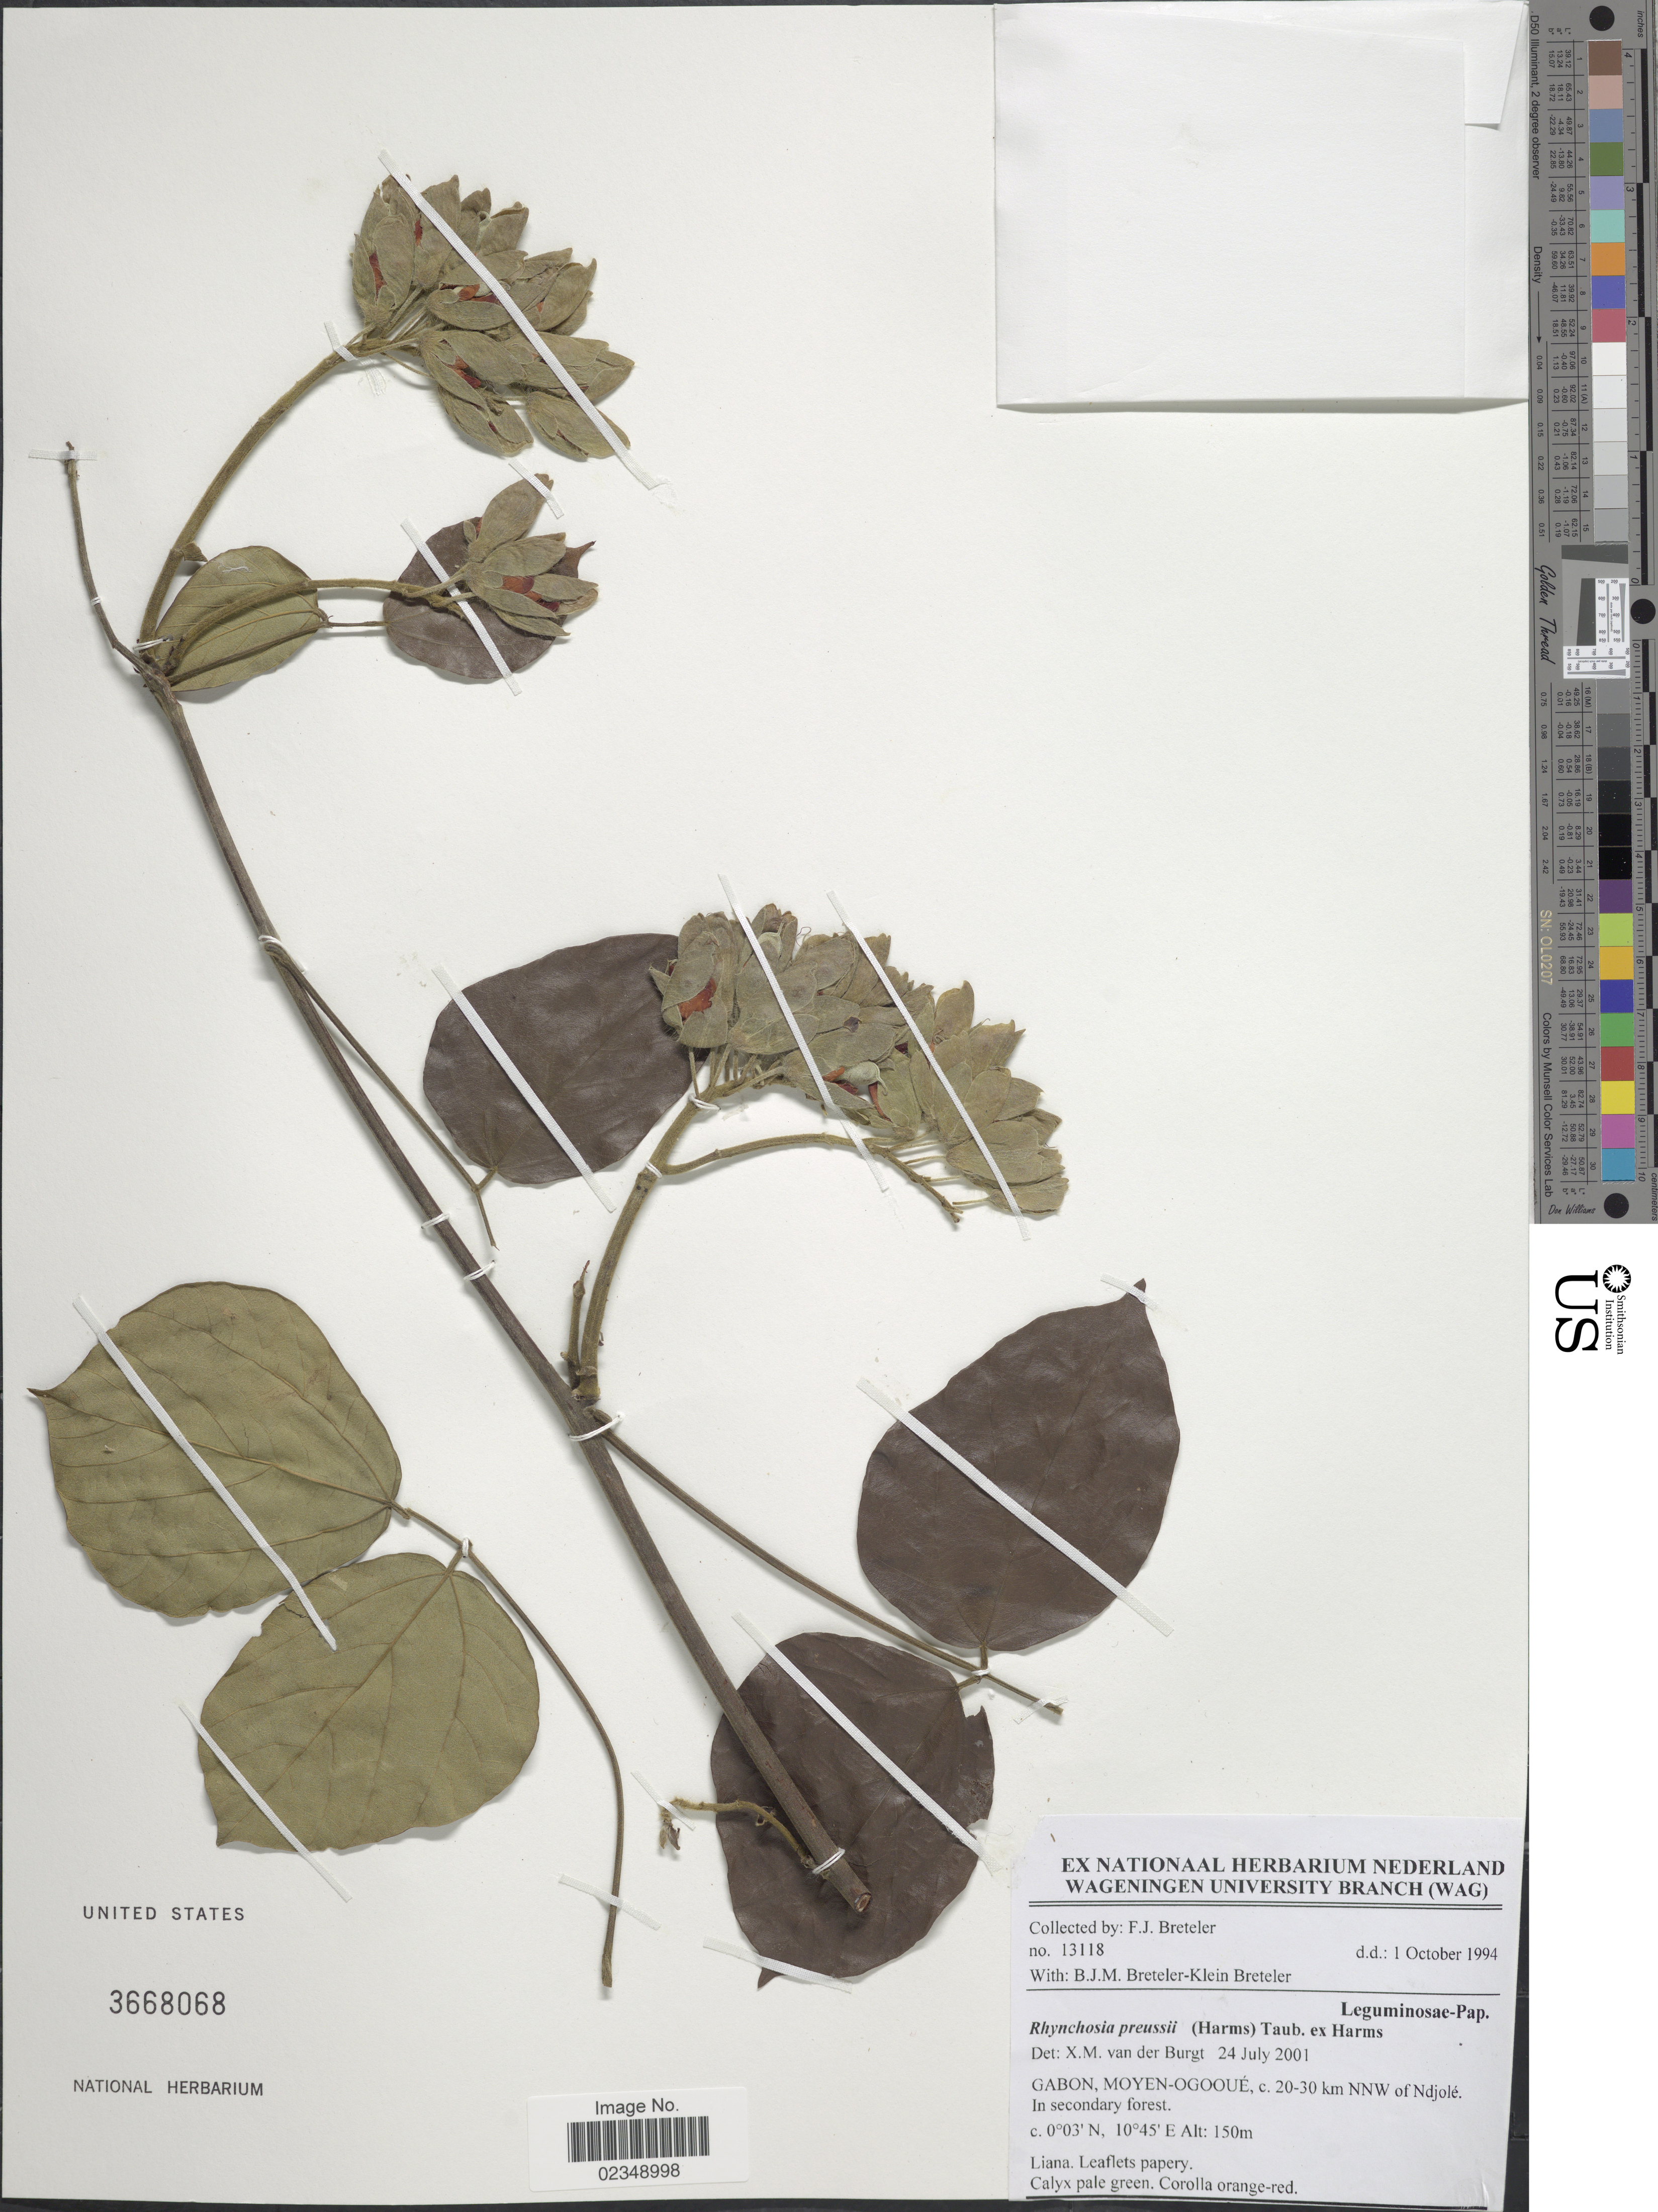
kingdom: Plantae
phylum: Tracheophyta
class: Magnoliopsida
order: Fabales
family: Fabaceae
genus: Rhynchosia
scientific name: Rhynchosia preussii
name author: Taub. ex Hutch. & Dalziel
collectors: F. J. Breteler & B. J. M. Breteler-Klein Breteler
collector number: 13118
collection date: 1994-10-01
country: Gabon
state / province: Moyen-Ogooue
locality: C. 20-30 km NNW of Ndjole, in secondary forest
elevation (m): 150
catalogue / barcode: US 3668068